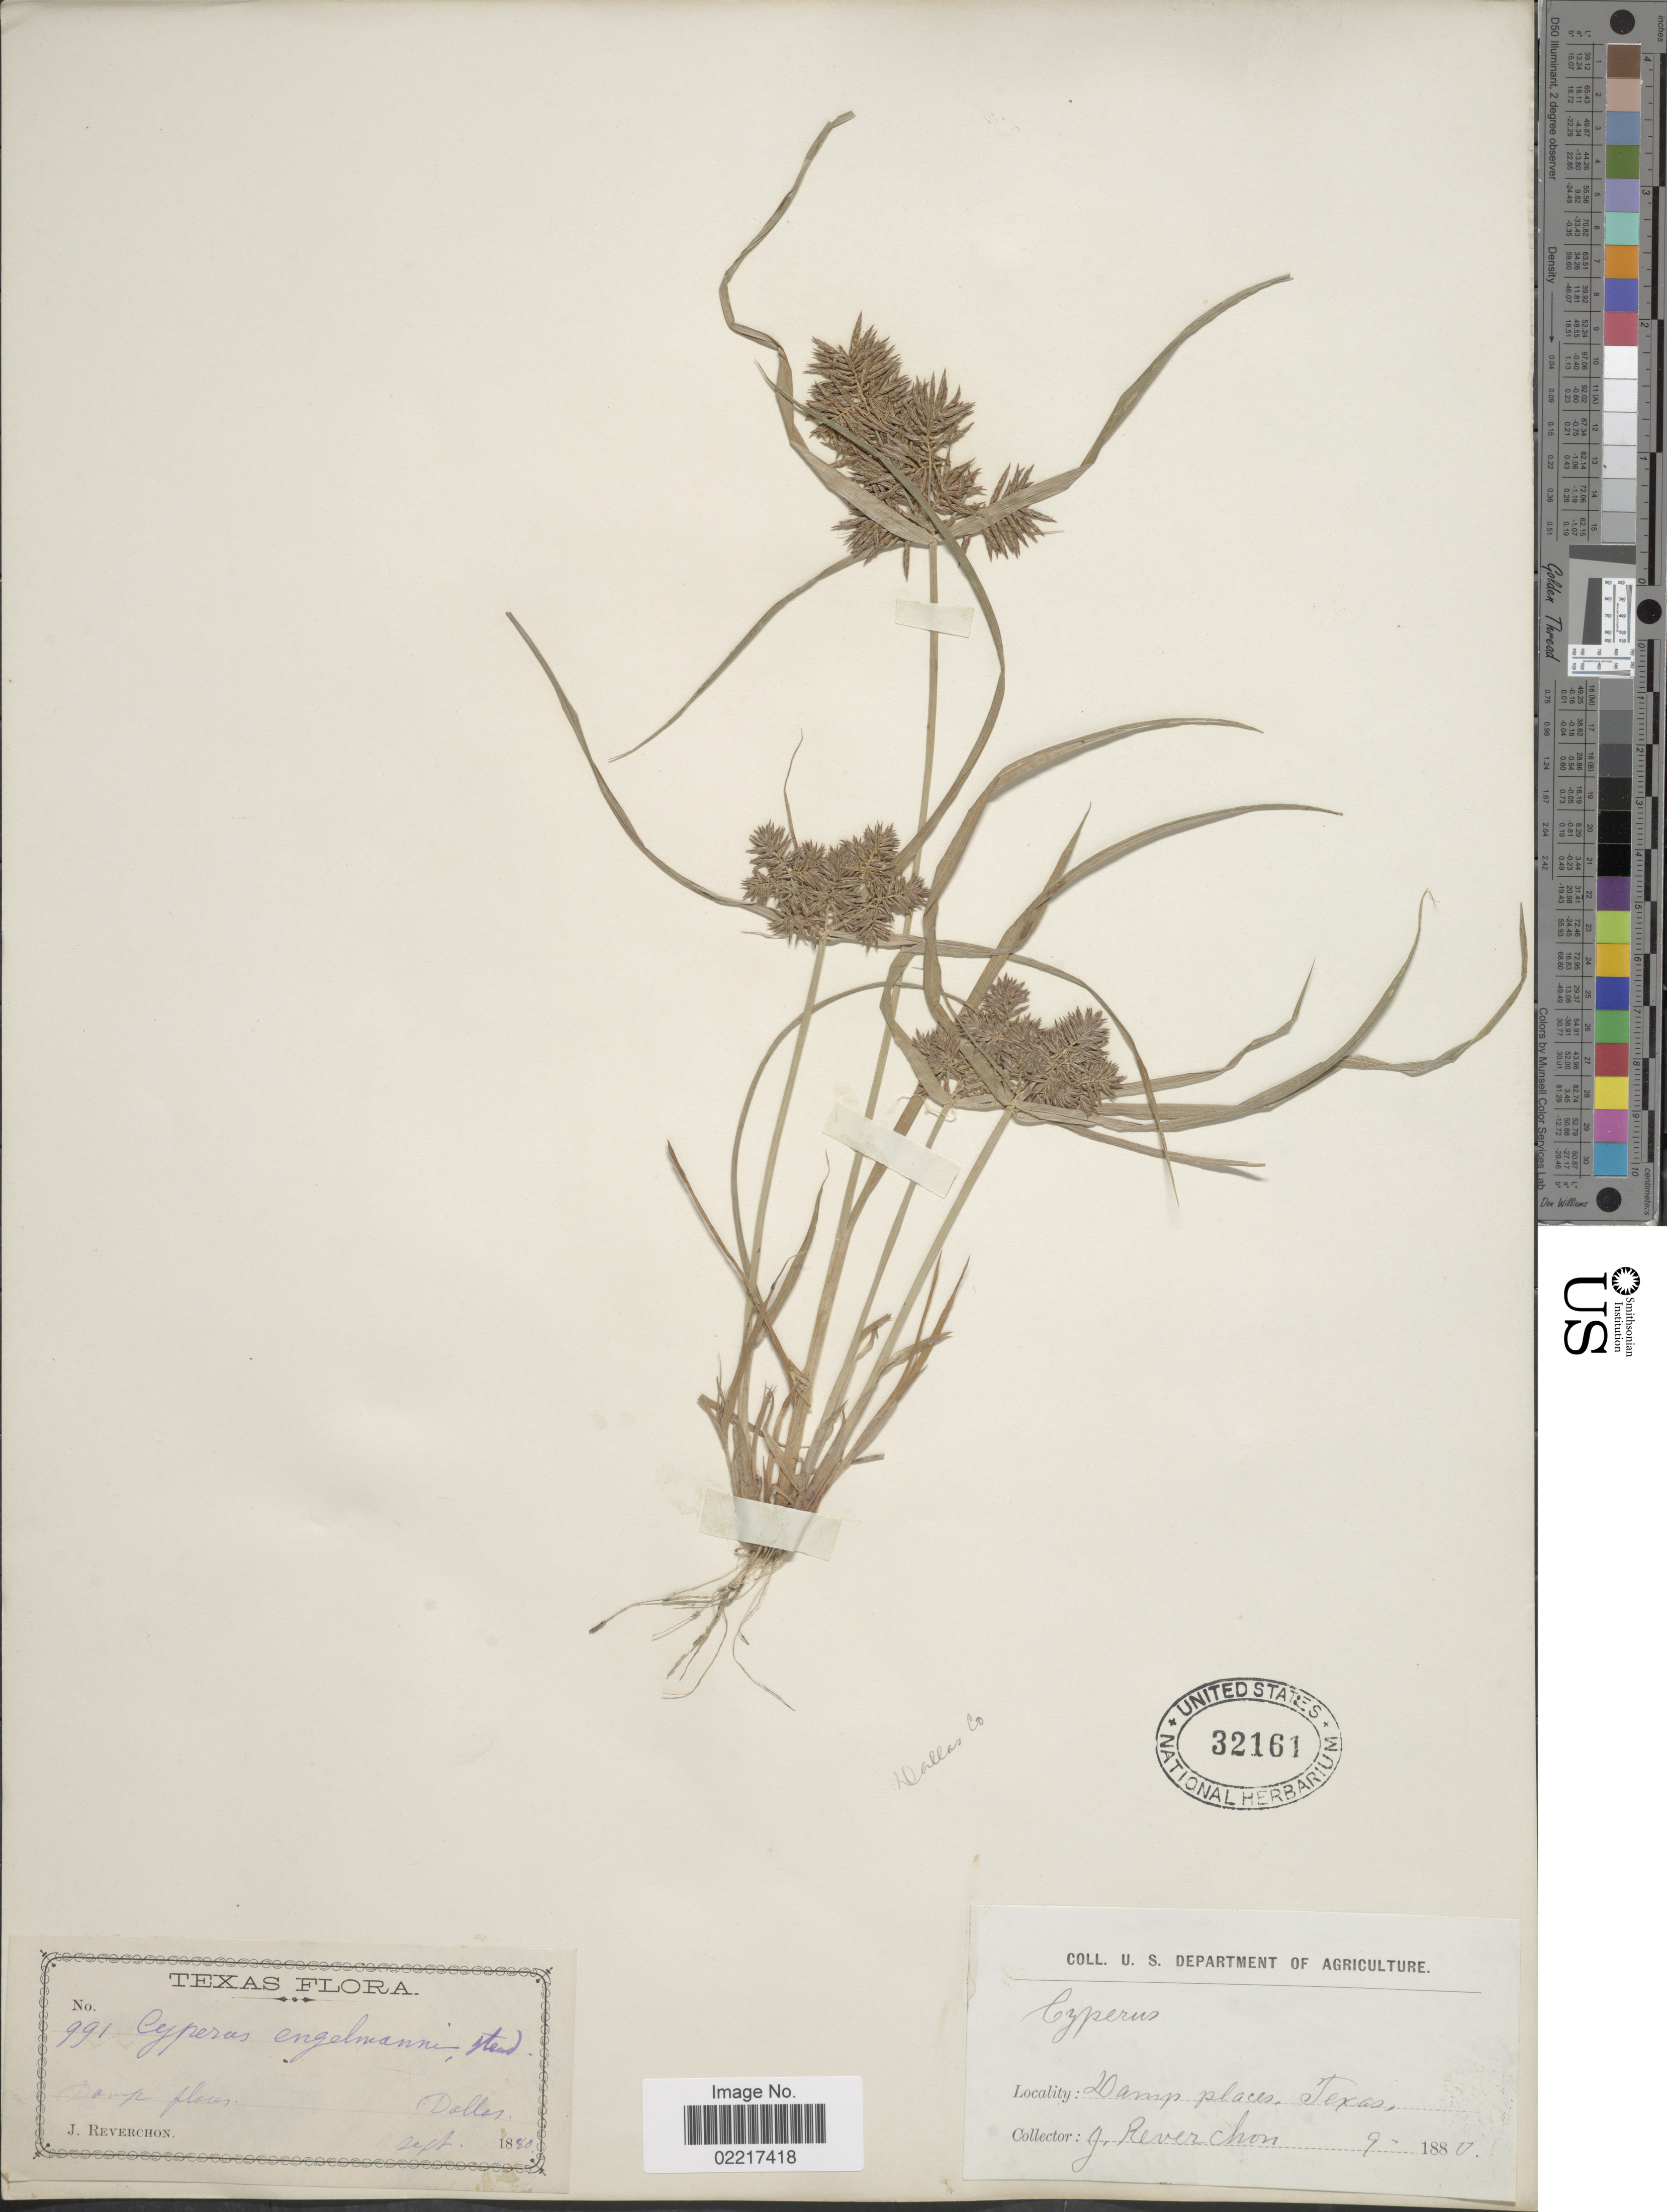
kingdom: Plantae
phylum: Tracheophyta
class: Liliopsida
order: Poales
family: Cyperaceae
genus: Cyperus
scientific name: Cyperus odoratus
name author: L.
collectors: J. Reverchon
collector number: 991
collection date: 1880-09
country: United States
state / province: Texas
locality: Damp places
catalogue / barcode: US 32161